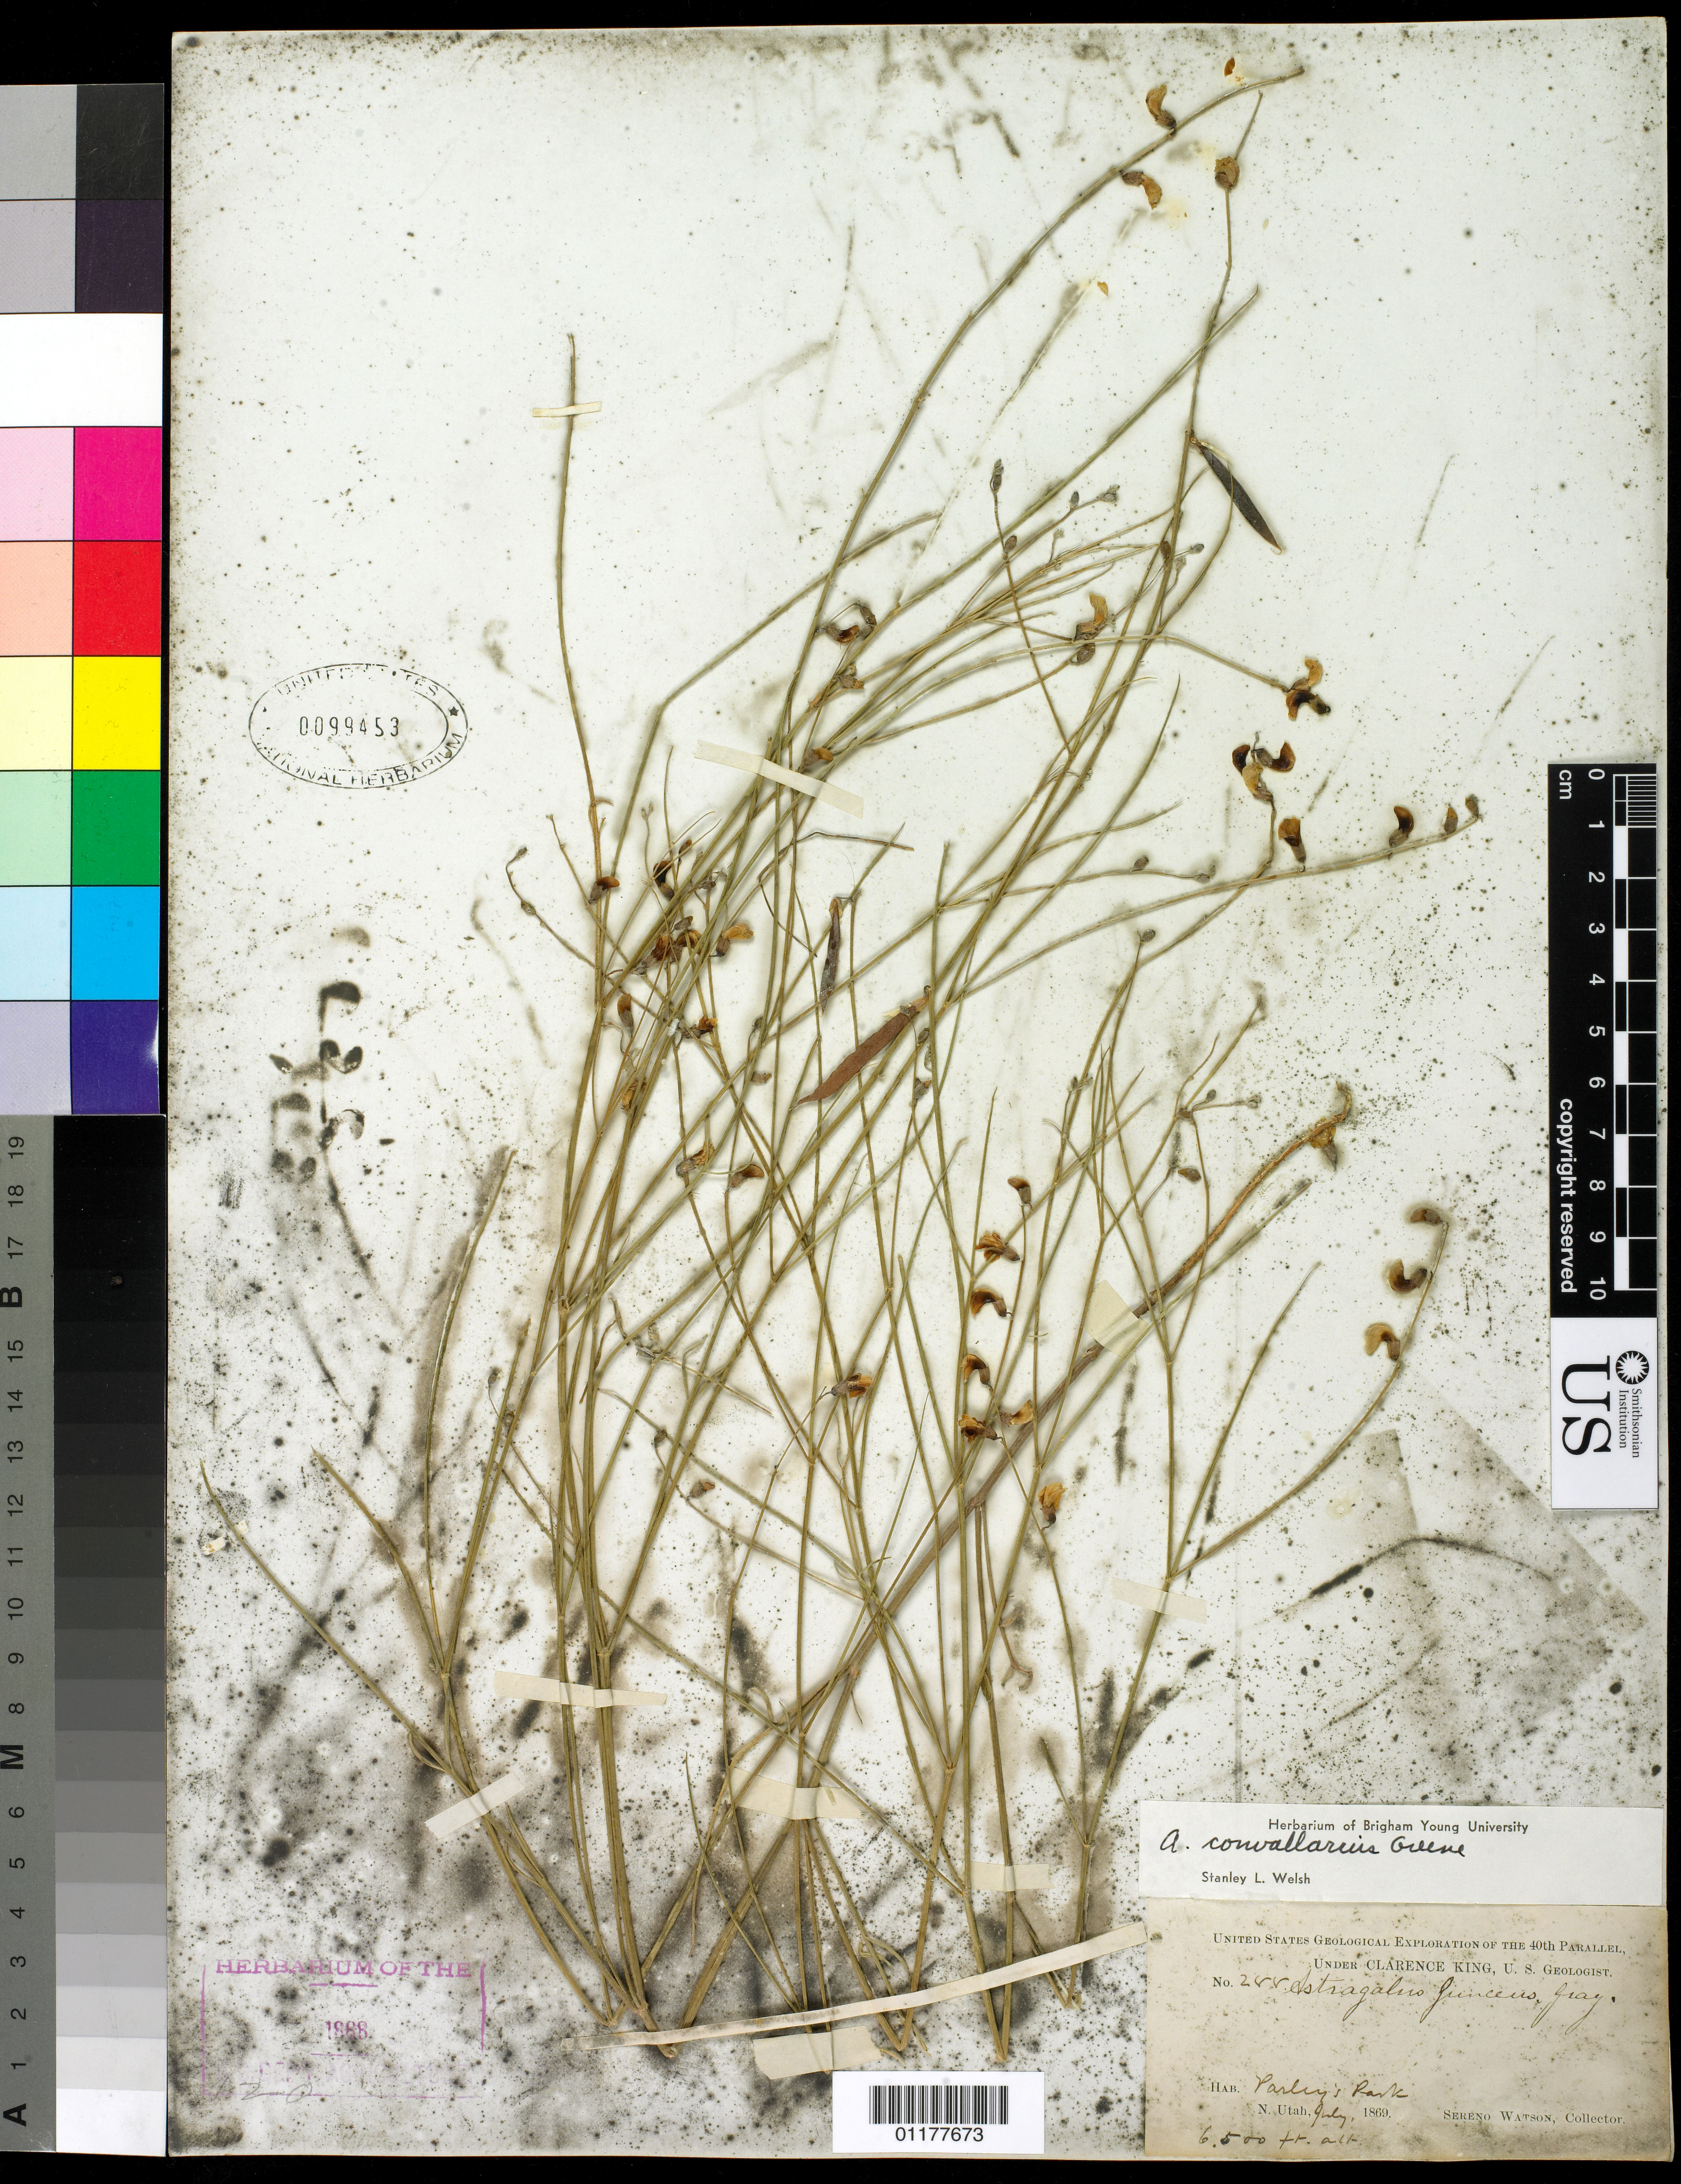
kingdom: Plantae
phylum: Tracheophyta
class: Magnoliopsida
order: Fabales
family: Fabaceae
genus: Astragalus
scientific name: Astragalus campestris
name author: L.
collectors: S. Watson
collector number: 720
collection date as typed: Jul 1869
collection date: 1869-07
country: United States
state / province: Utah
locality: Parley's Park, N. Utah.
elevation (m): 1981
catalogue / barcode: US 99453